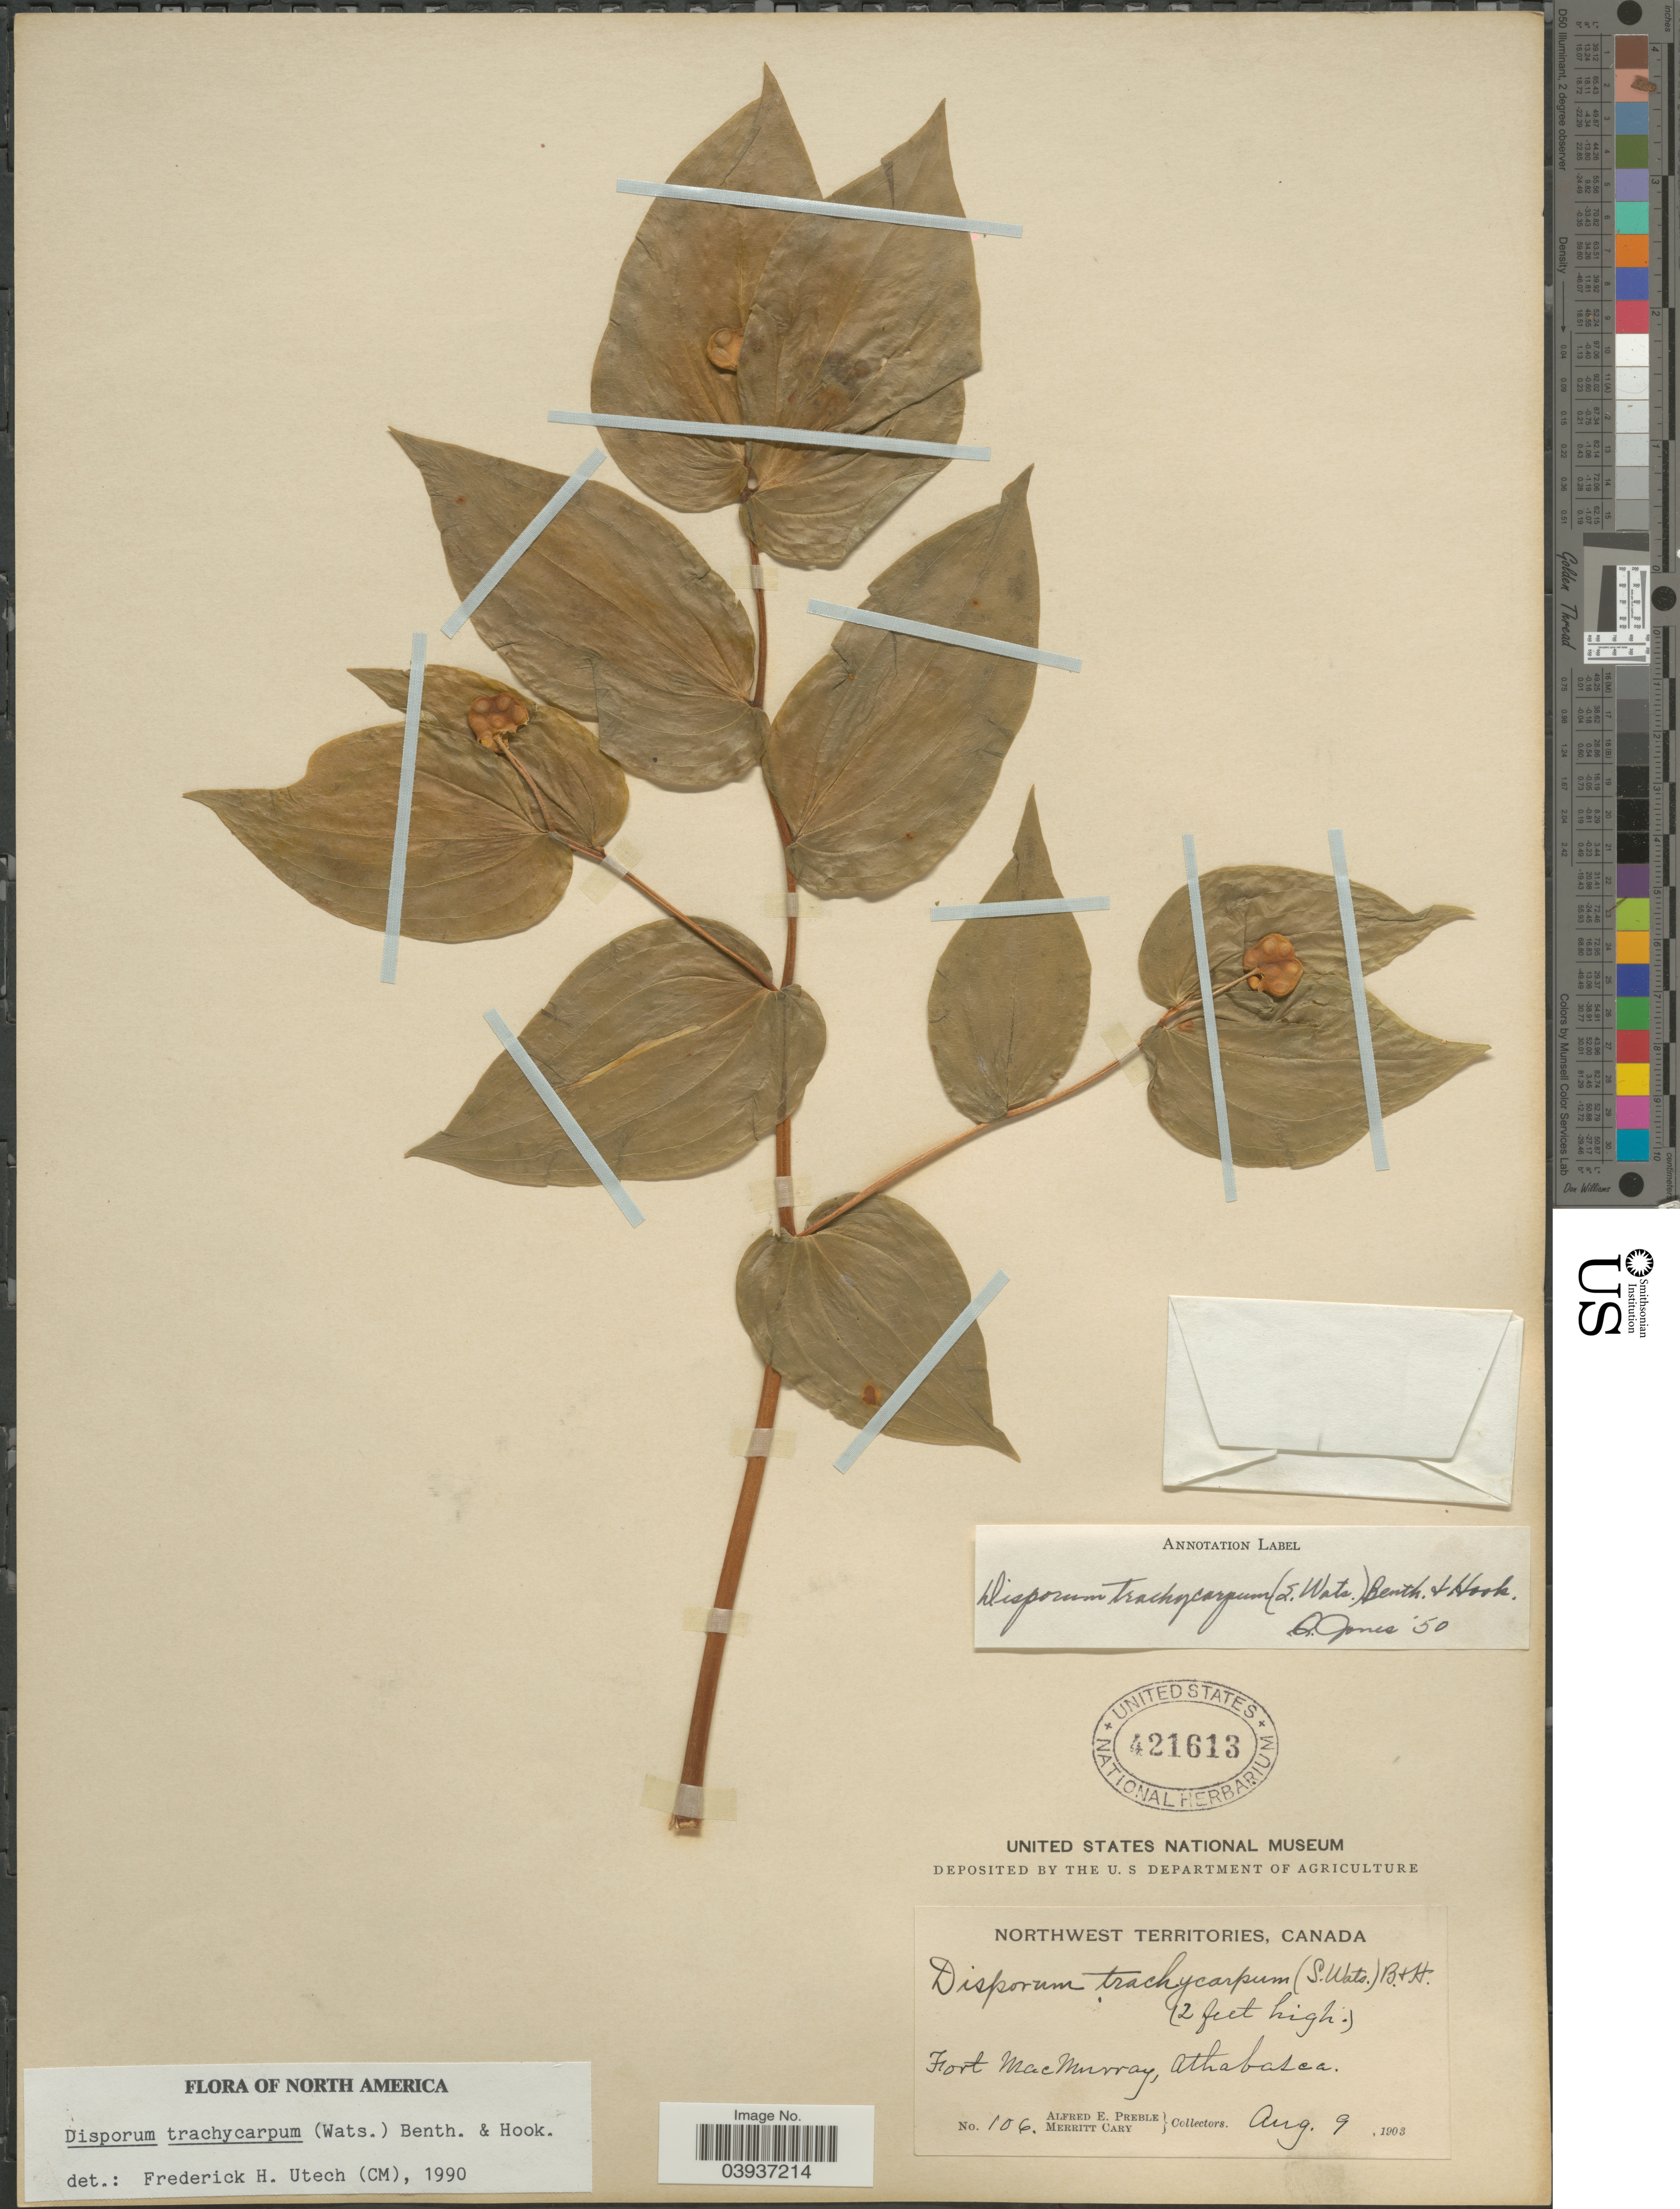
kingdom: Plantae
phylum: Tracheophyta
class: Liliopsida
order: Liliales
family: Colchicaceae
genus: Disporum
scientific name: Disporum trachycarpum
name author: (S. Watson) Benth. & Hook. f.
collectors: A. Preble & M. Cary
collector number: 106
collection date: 1903-08-09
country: Canada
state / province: Northwest Territories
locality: Fort MacMurray, Athabasca.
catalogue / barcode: US 421613